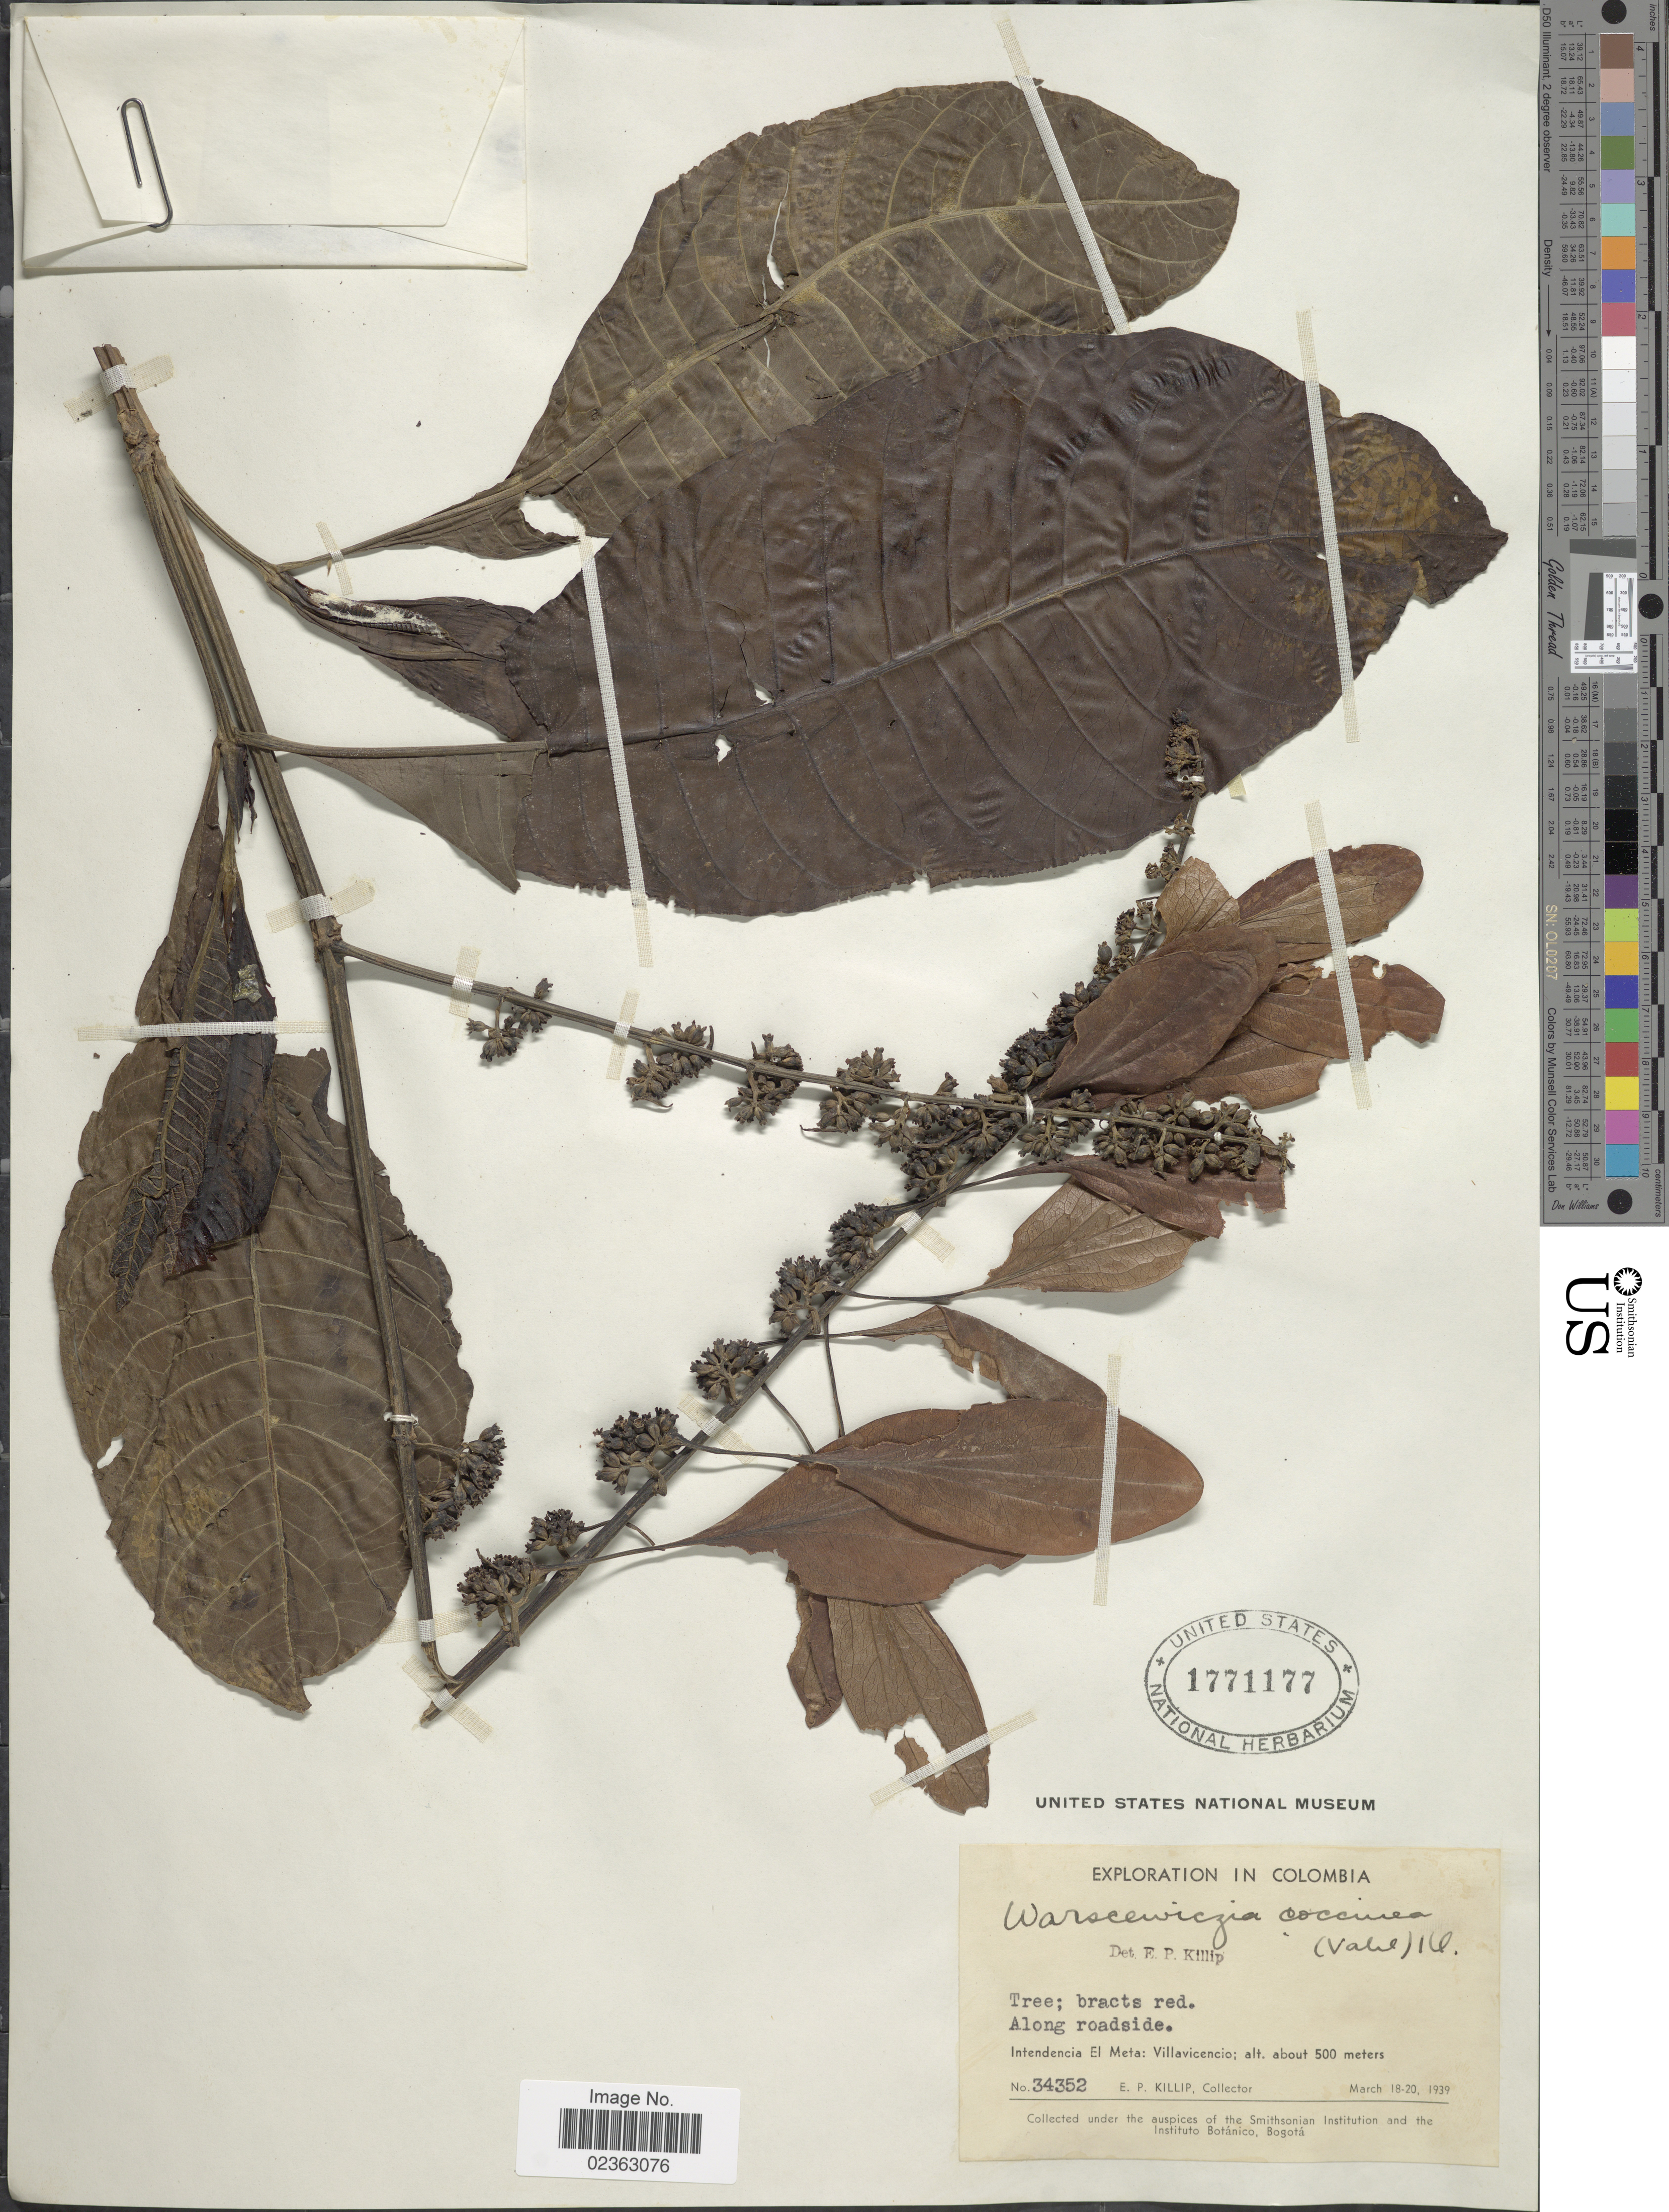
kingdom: Plantae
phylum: Tracheophyta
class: Magnoliopsida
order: Gentianales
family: Rubiaceae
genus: Warszewiczia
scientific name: Warszewiczia coccinea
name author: (Vahl) Klotzsch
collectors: E. P. Killip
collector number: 34352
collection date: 1939-03-18/1939-03-20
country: Colombia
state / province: Meta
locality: Intendecia El Meta: Villavicencio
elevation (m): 500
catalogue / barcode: US 1771177